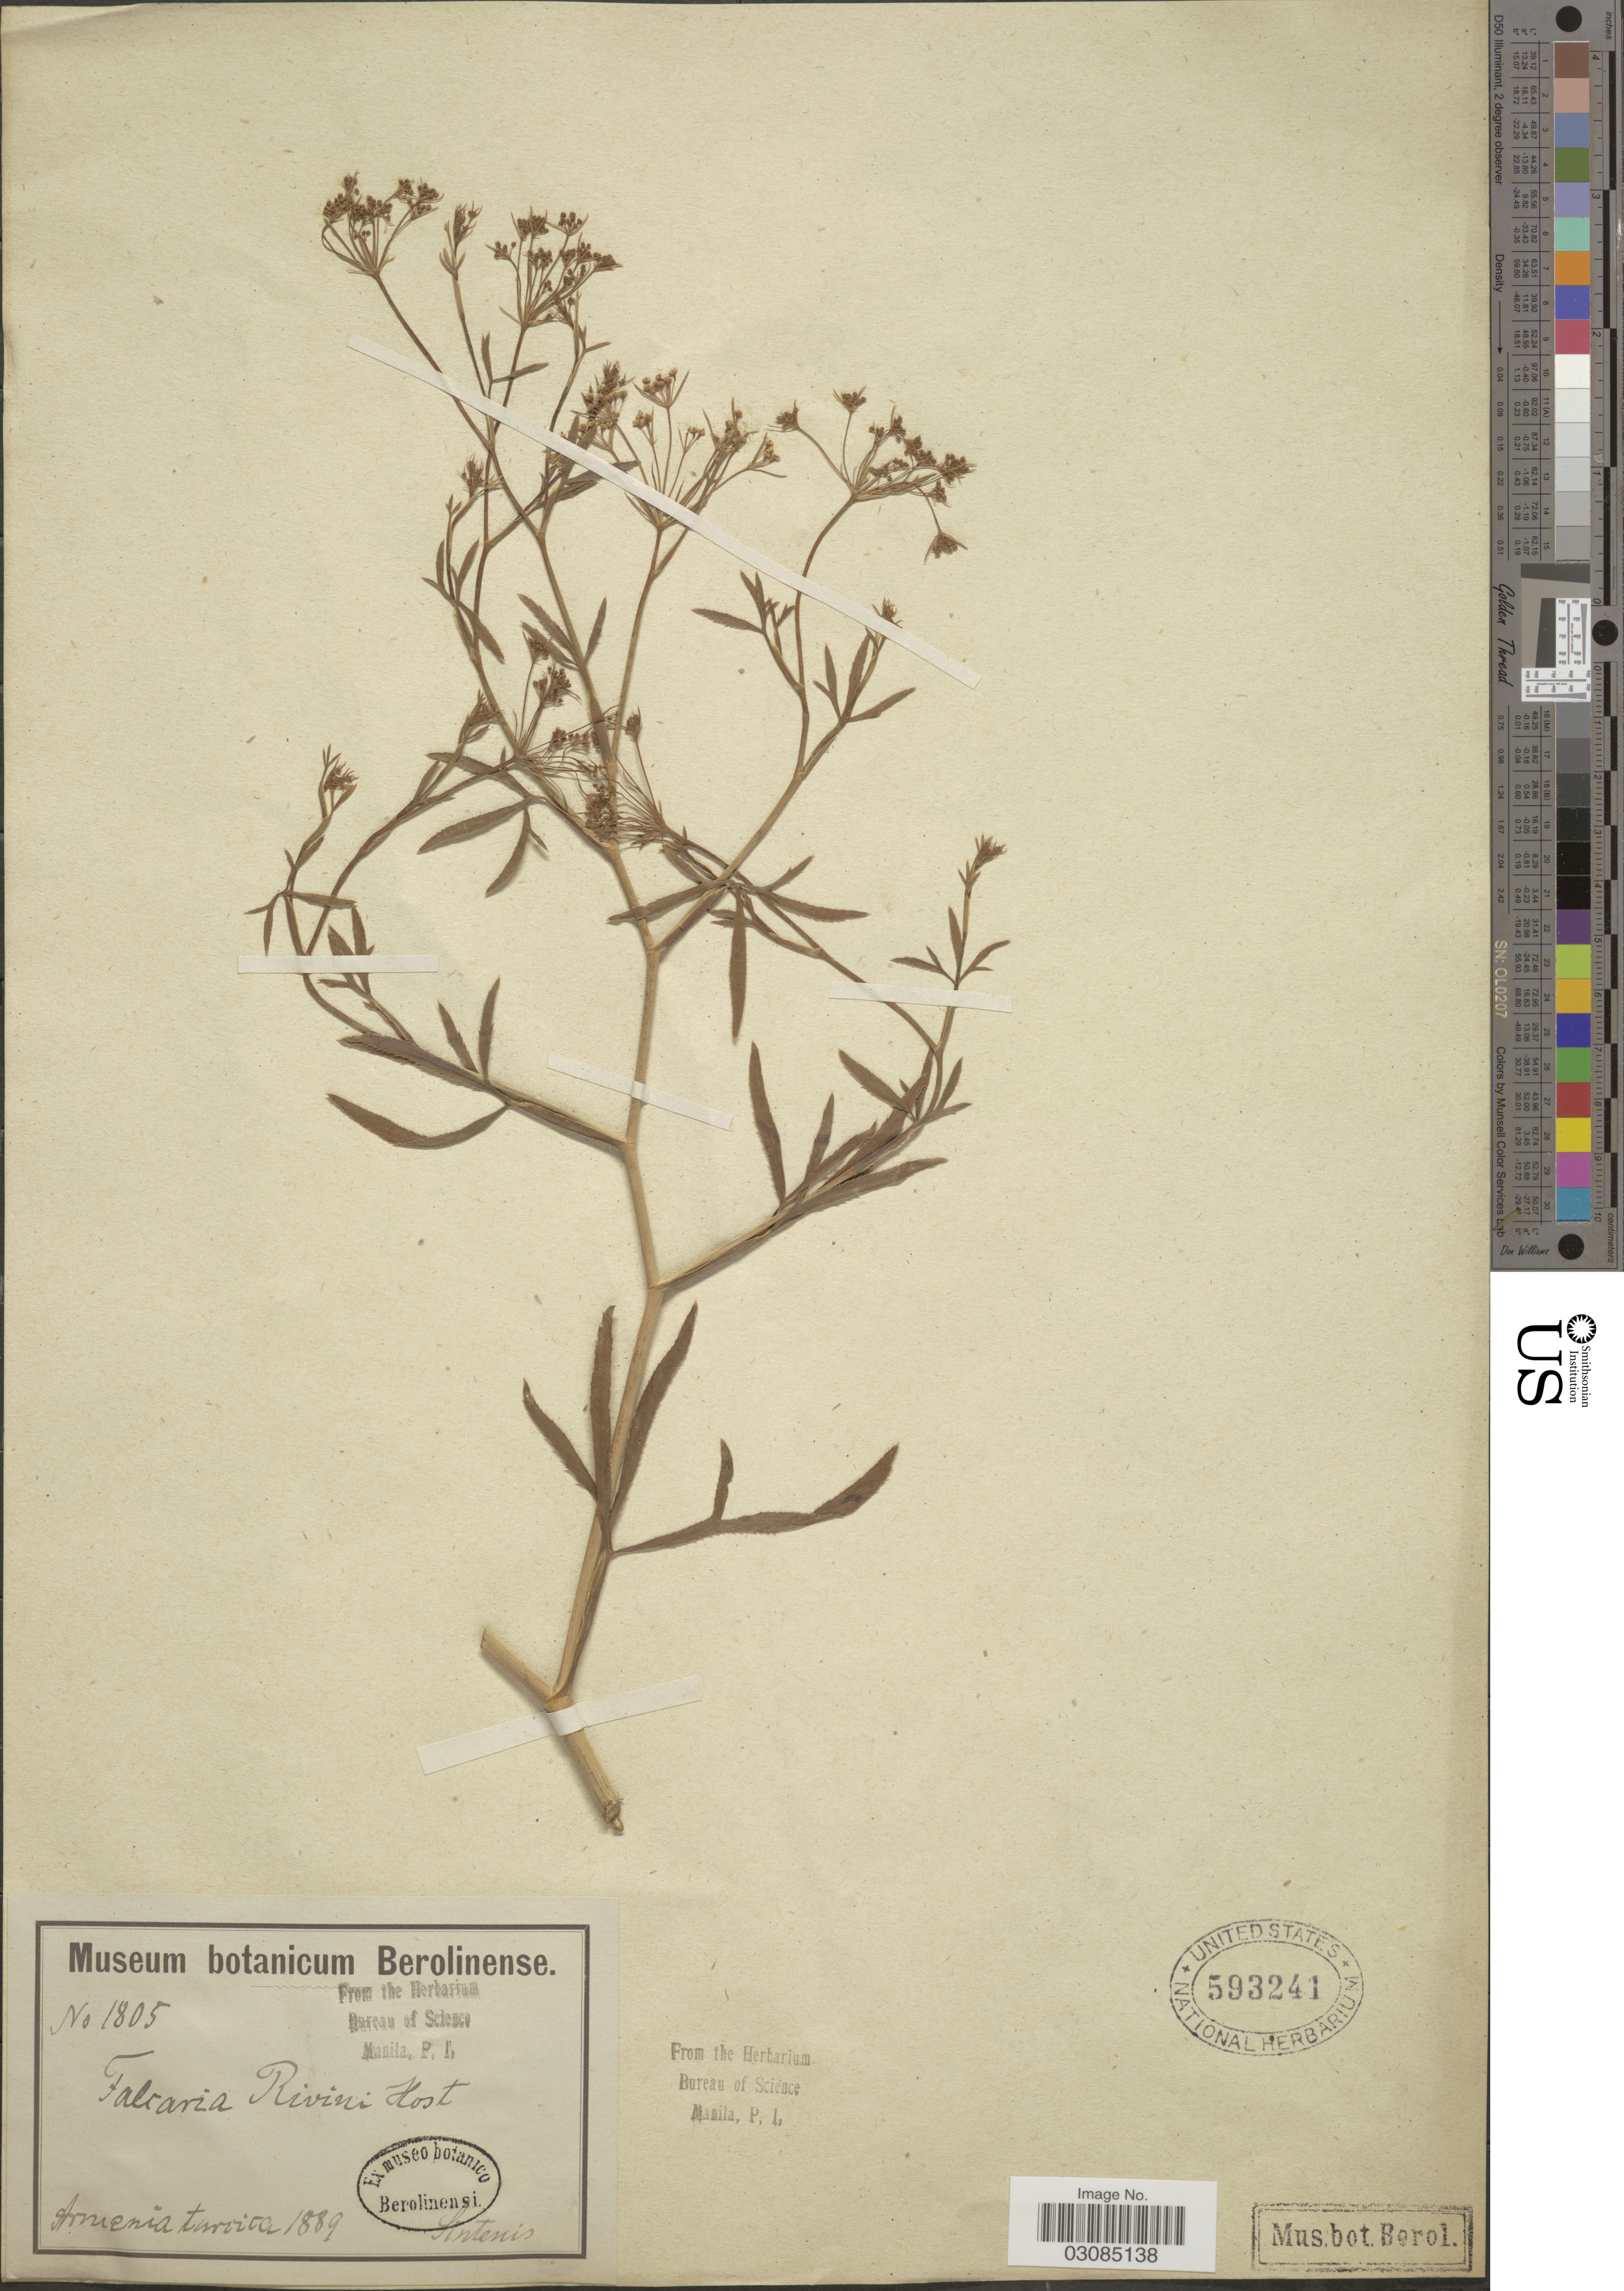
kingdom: Plantae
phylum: Tracheophyta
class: Magnoliopsida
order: Apiales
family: Apiaceae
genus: Falcaria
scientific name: Falcaria rivini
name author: Host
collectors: -. Sintenis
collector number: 1805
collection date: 1889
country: Armenia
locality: Armenia turcica.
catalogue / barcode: US 593241